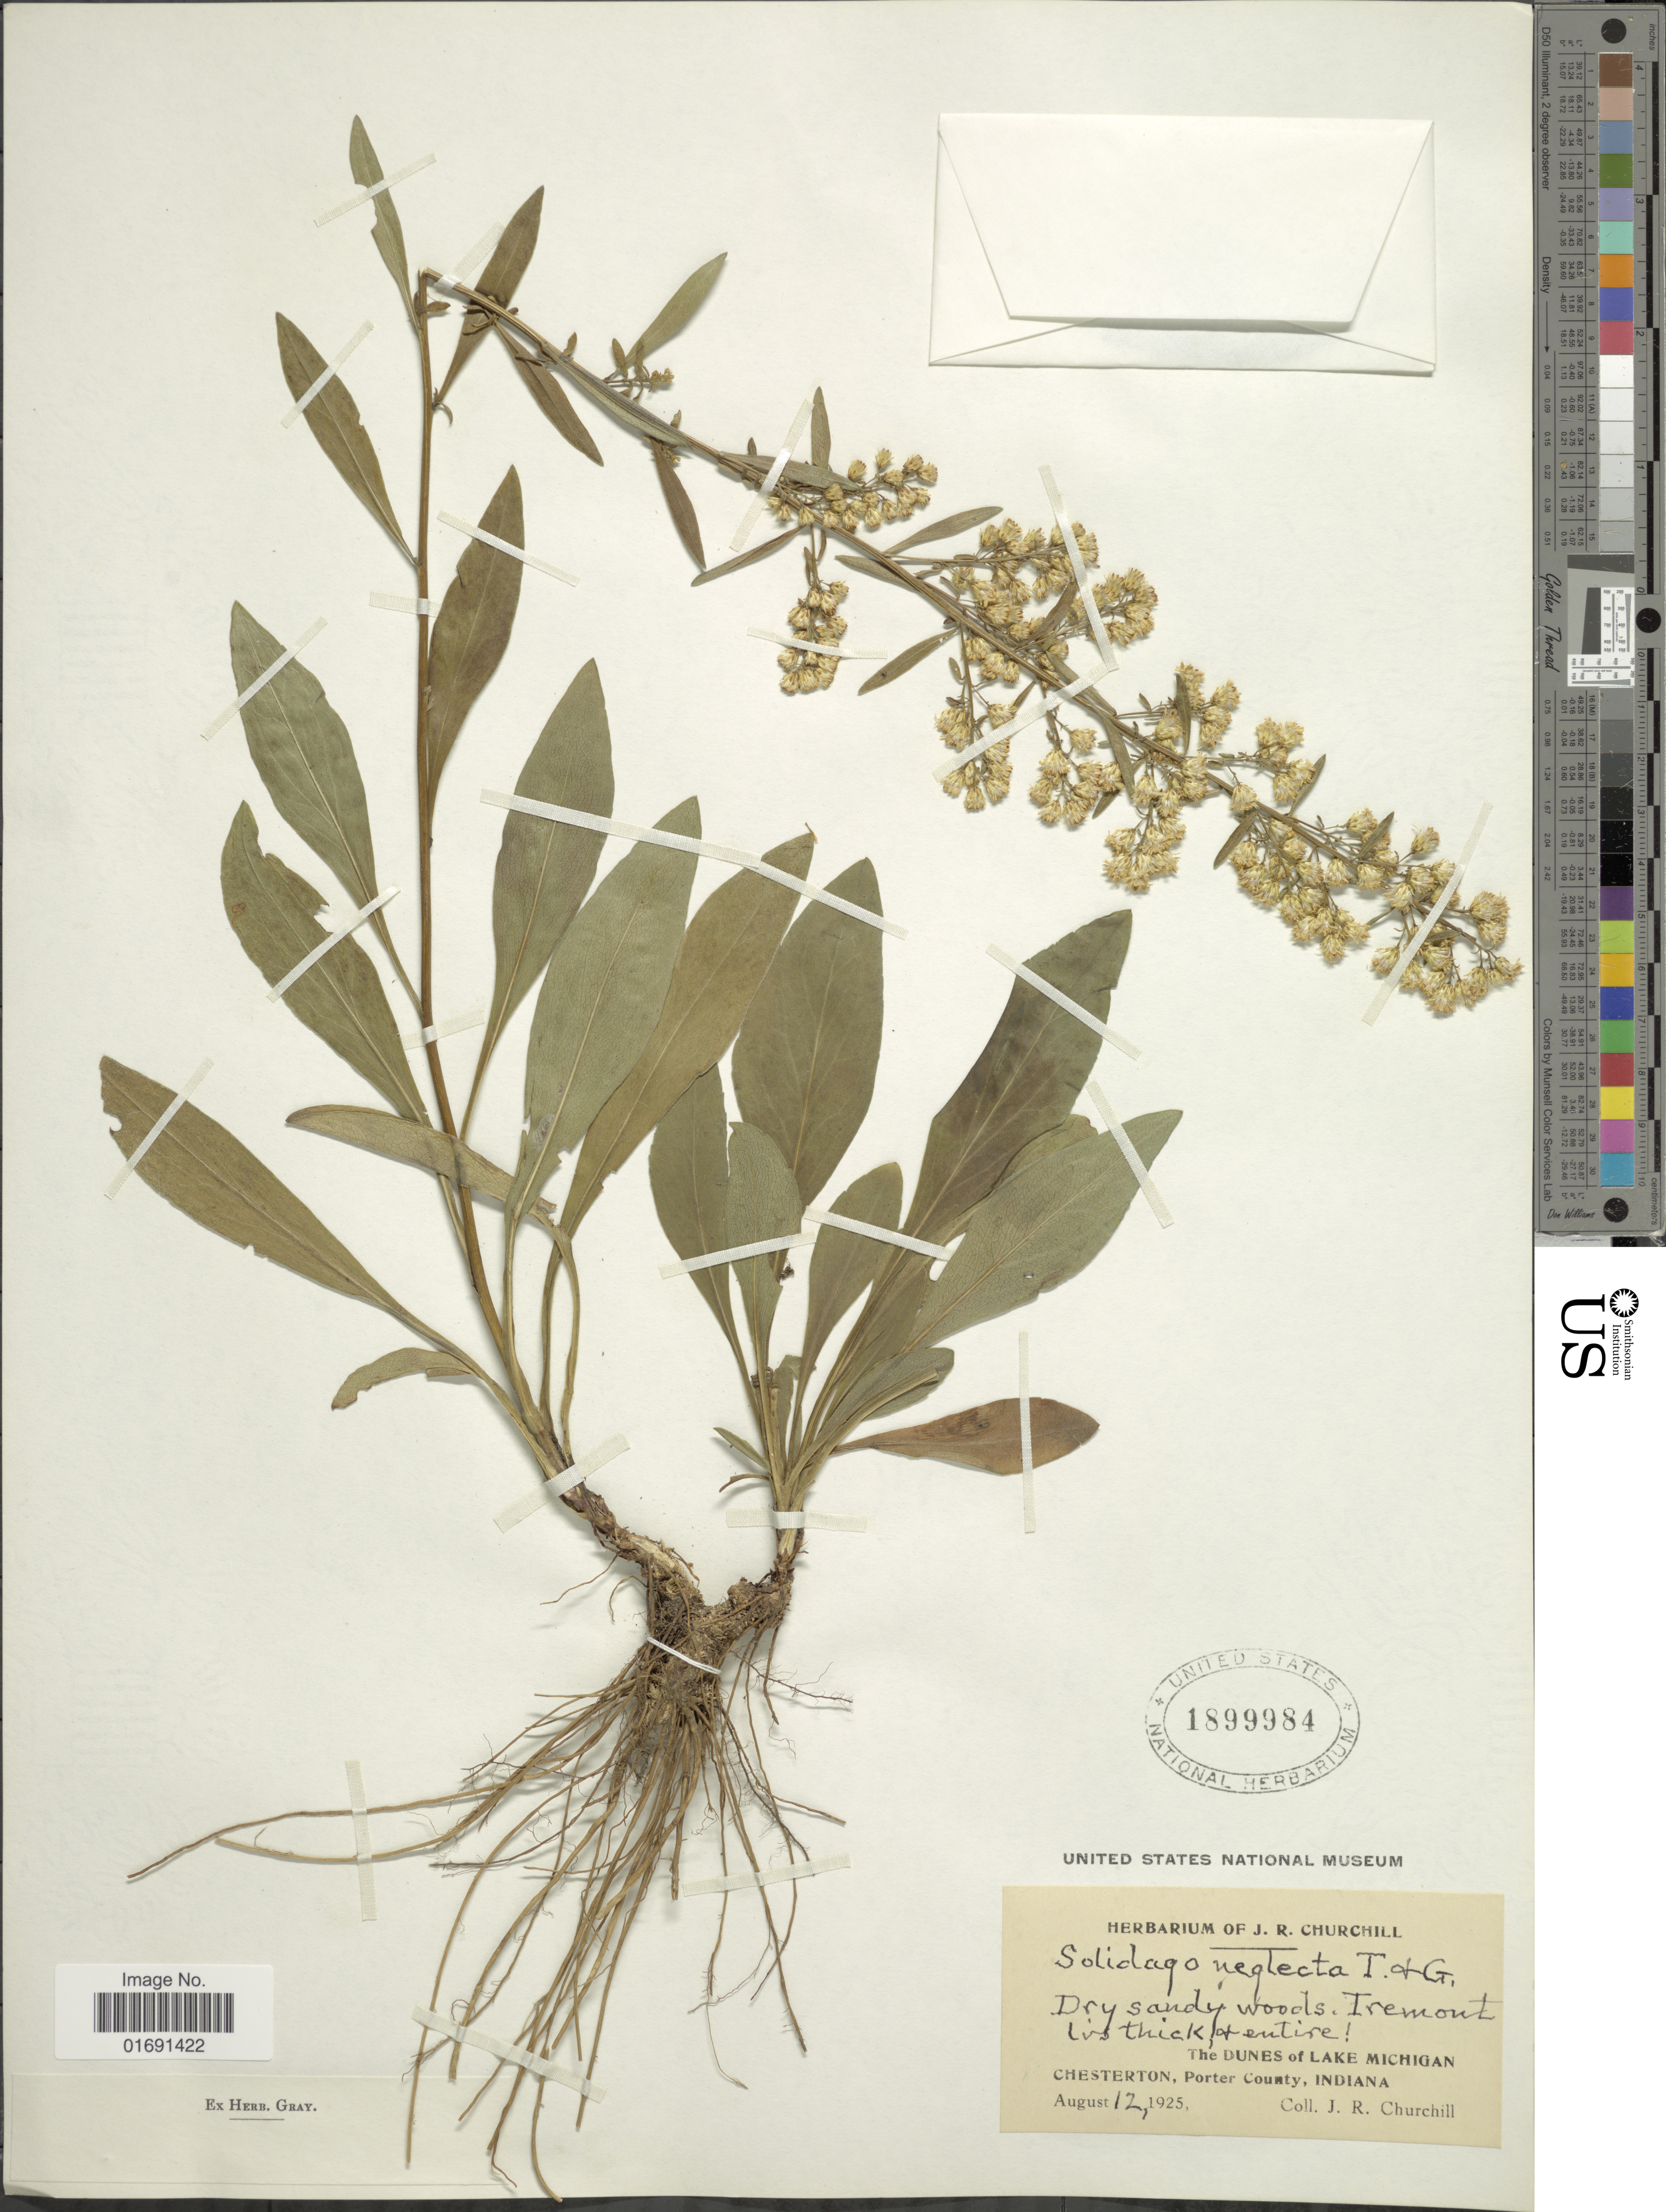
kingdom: Plantae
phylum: Tracheophyta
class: Magnoliopsida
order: Asterales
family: Asteraceae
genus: Solidago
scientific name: Solidago uniligulata var. neglecta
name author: Fernald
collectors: J. Churchill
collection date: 1925-08-12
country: United States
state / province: Indiana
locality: The Dunes of Lake Michigan, Chesterton, Porter County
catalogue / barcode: US 1899984